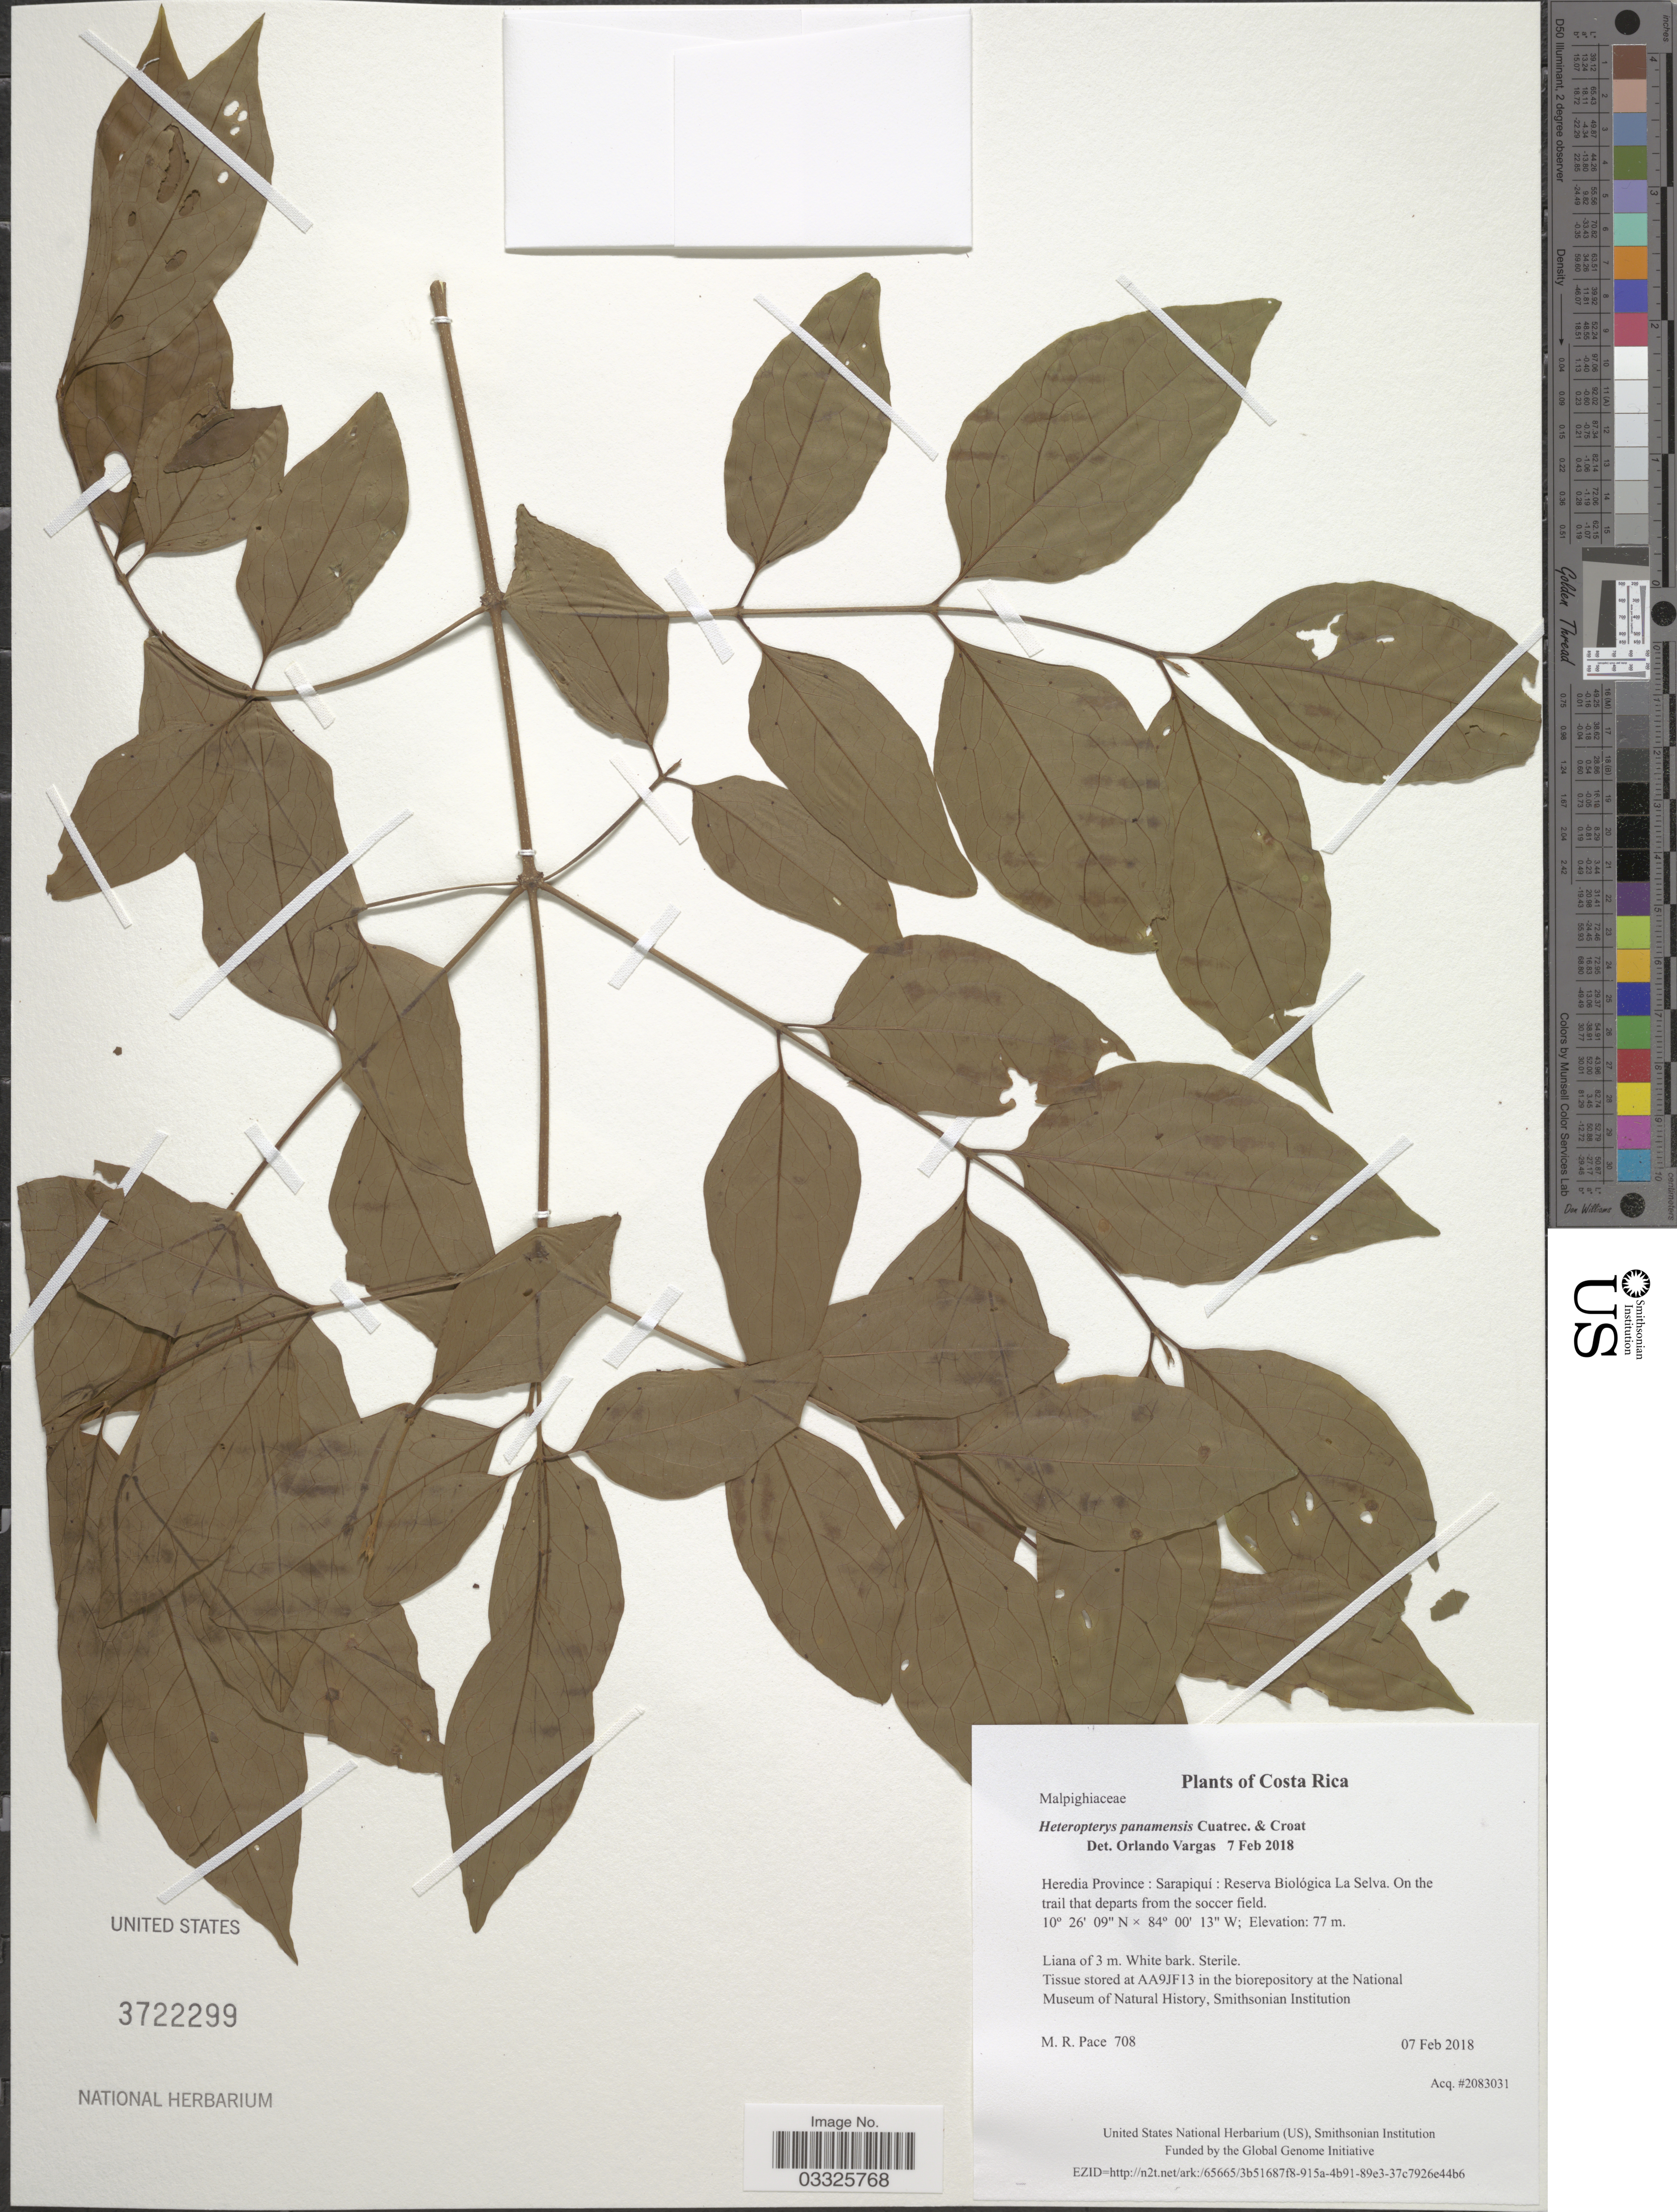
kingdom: Plantae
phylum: Tracheophyta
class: Magnoliopsida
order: Malpighiales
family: Malpighiaceae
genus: Heteropterys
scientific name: Heteropterys panamensis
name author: Cuatrec. & Croat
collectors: M. R. Pace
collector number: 708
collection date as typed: Transcribed d/m/y: 7/2/2018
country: Costa Rica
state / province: Heredia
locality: Sarapiquí: Reserva Biológica La Selva. On the trail that departs from the soccer field.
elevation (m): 77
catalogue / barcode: US 3722299